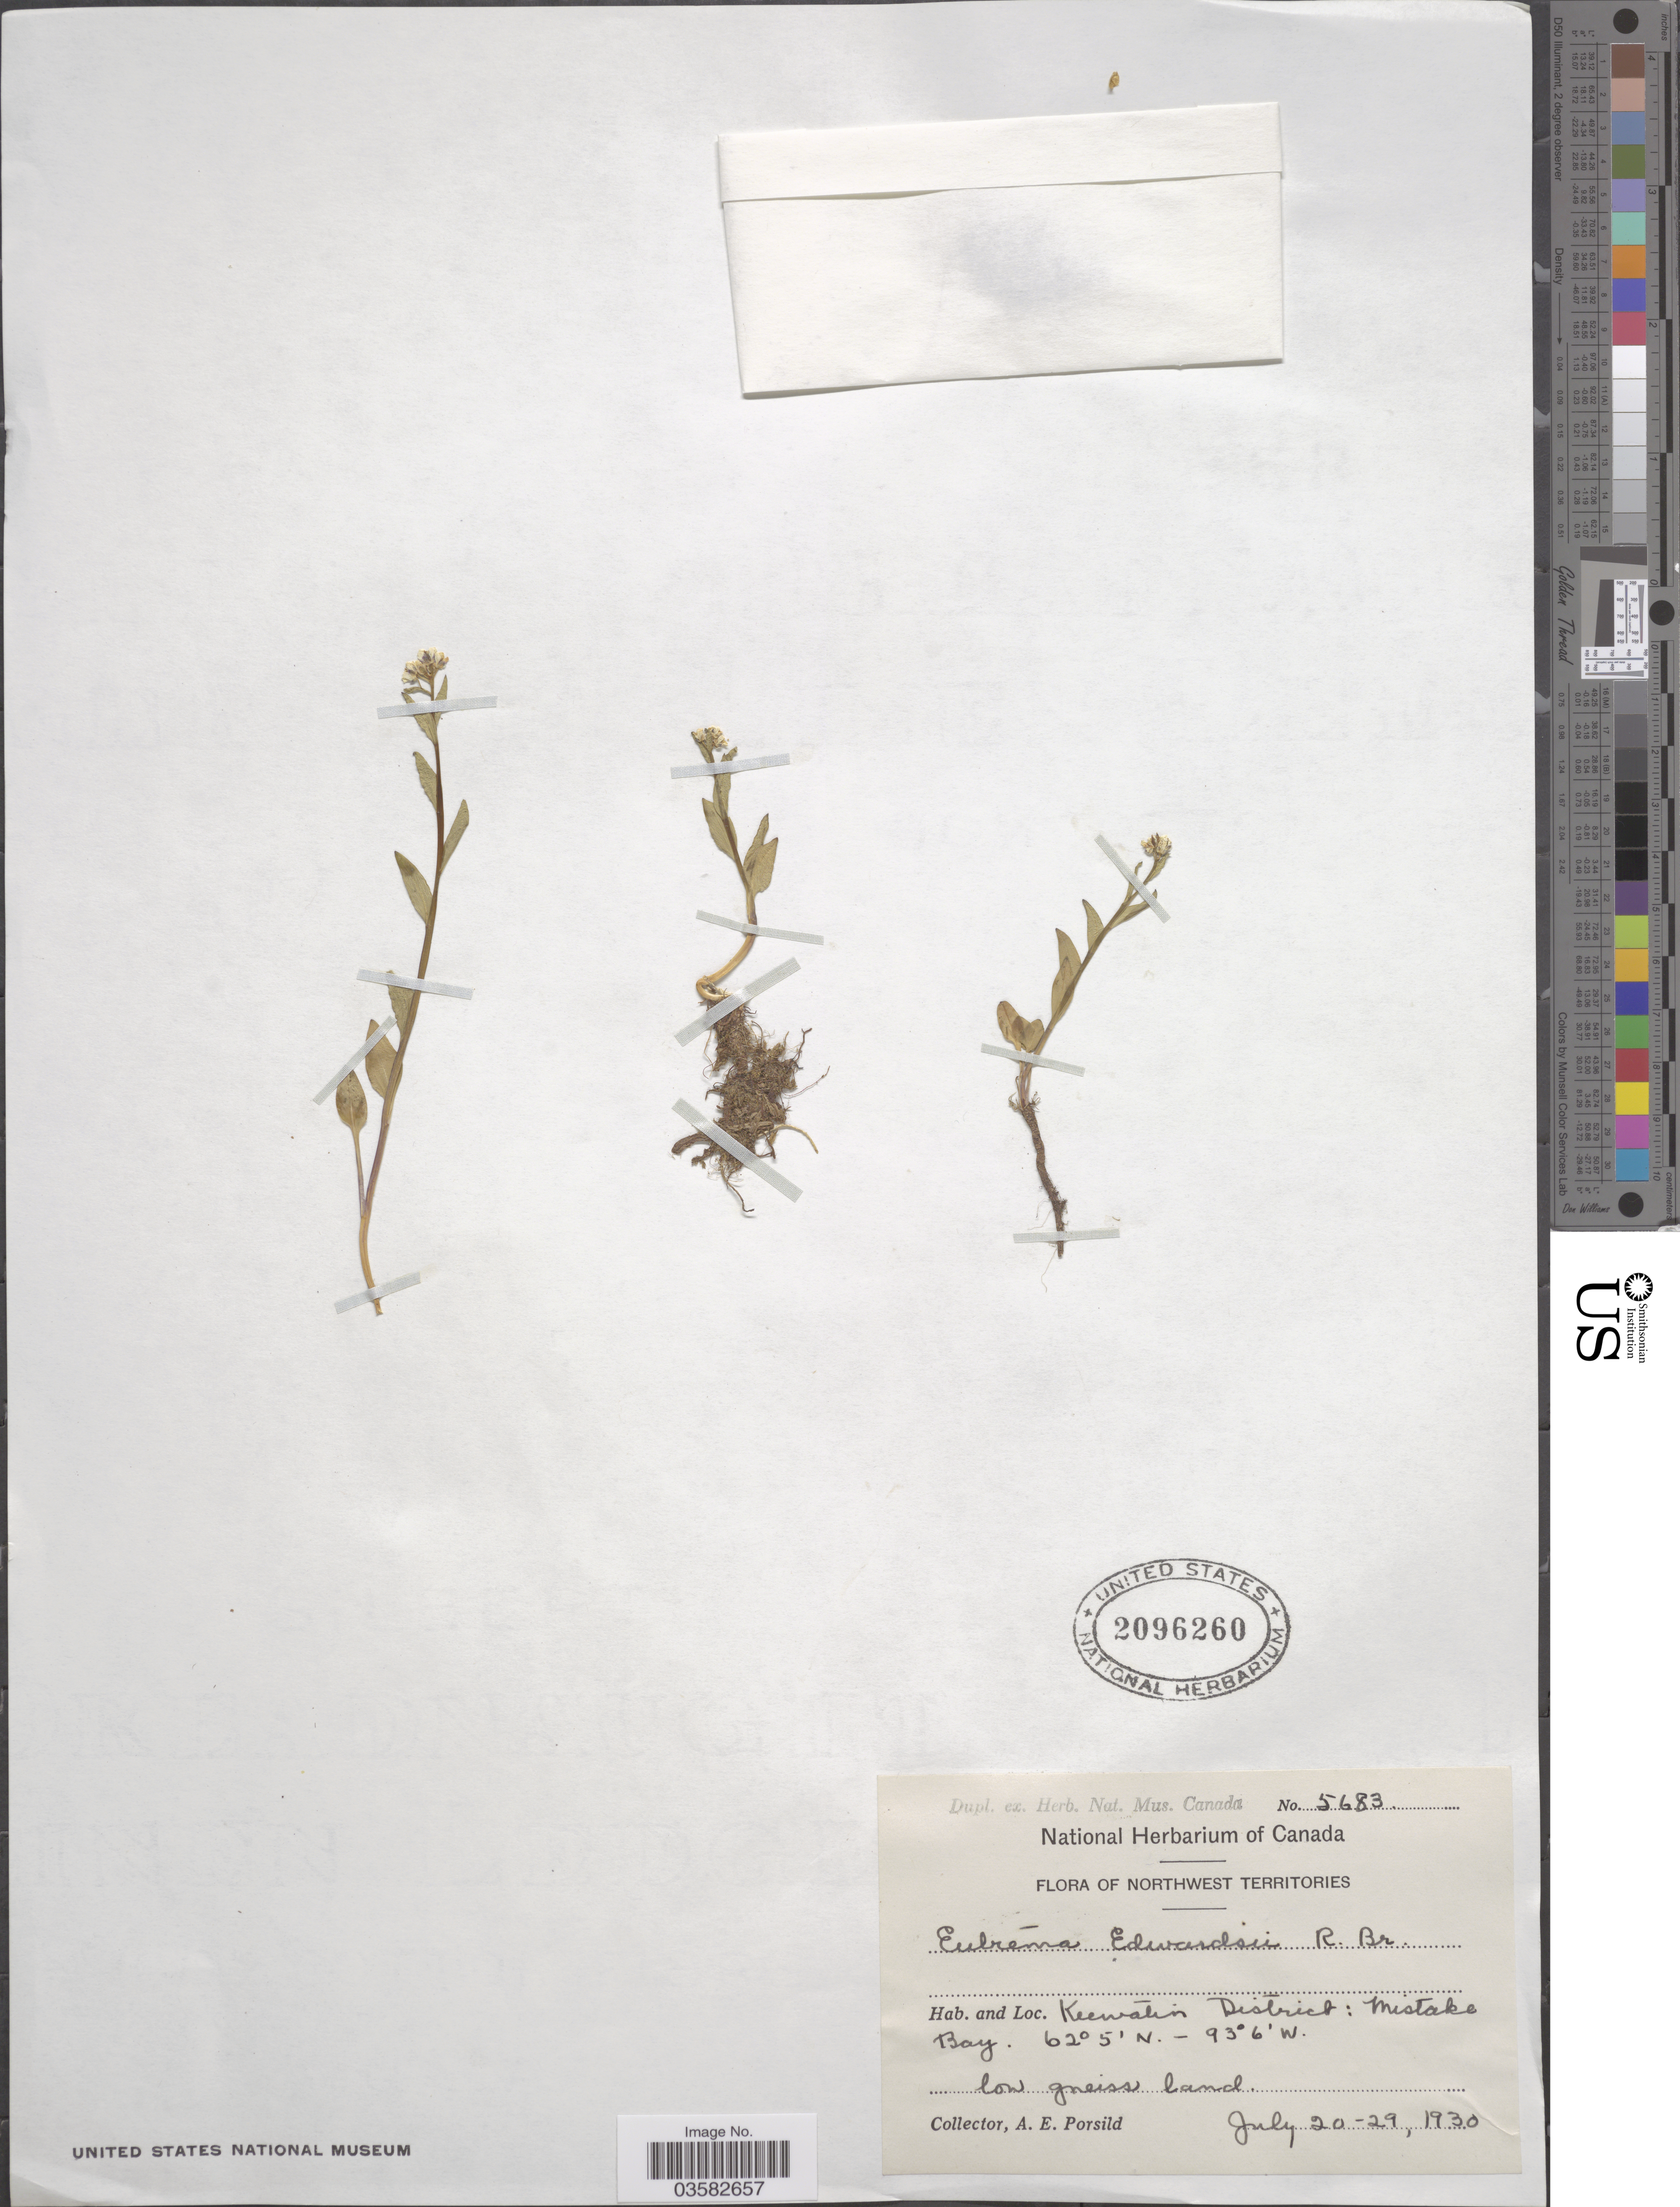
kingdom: Plantae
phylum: Tracheophyta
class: Magnoliopsida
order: Brassicales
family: Brassicaceae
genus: Eutrema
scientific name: Eutrema edwardsii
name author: R. Br.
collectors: A. E. Porsild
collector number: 5683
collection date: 1930-07-20/1930-07-29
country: Canada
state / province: Northwest Territories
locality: Keewatin District: Mistake Bay.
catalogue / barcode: US 2096260